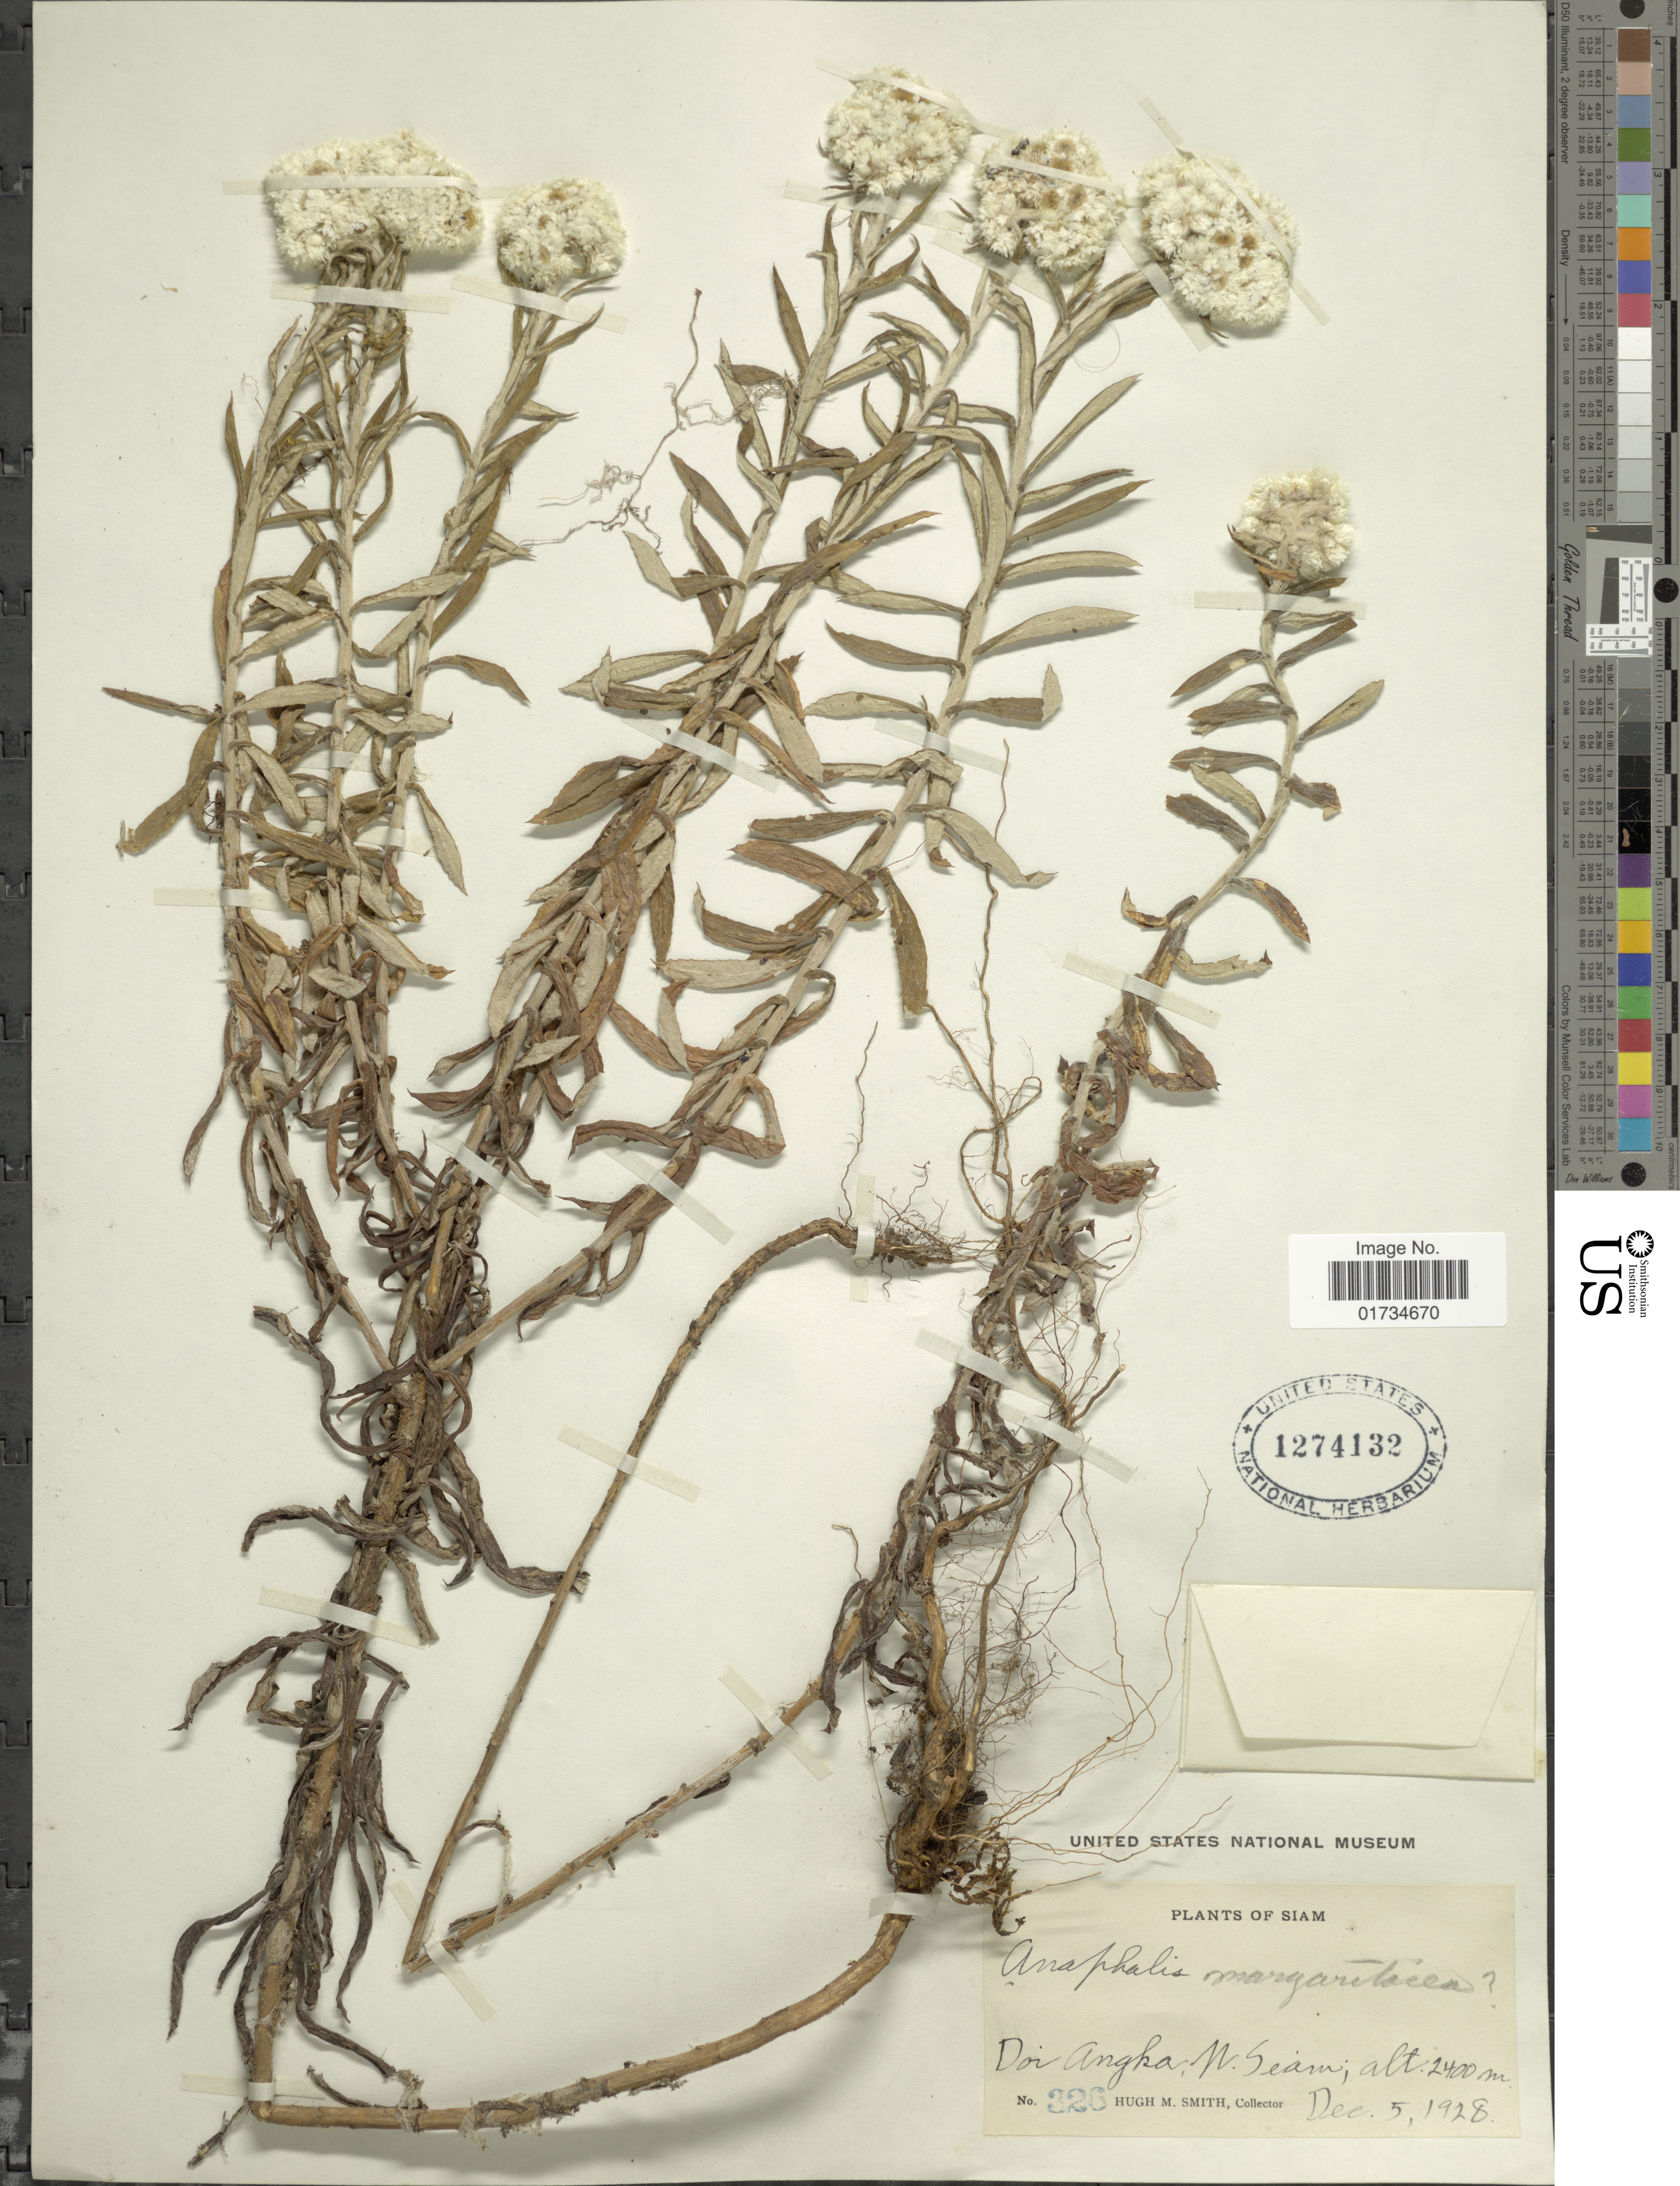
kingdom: Plantae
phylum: Tracheophyta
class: Magnoliopsida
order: Asterales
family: Asteraceae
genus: Anaphalis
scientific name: Anaphalis margaritacea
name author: (L.) Benth. & Hook. f.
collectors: H. M. Smith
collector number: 326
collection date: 1928-10-05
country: Thailand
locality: Siam. Doi Angka, N. Siam.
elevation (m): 2400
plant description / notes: Corrected "N. Seam" to "N. Siam."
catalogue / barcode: US 1274132